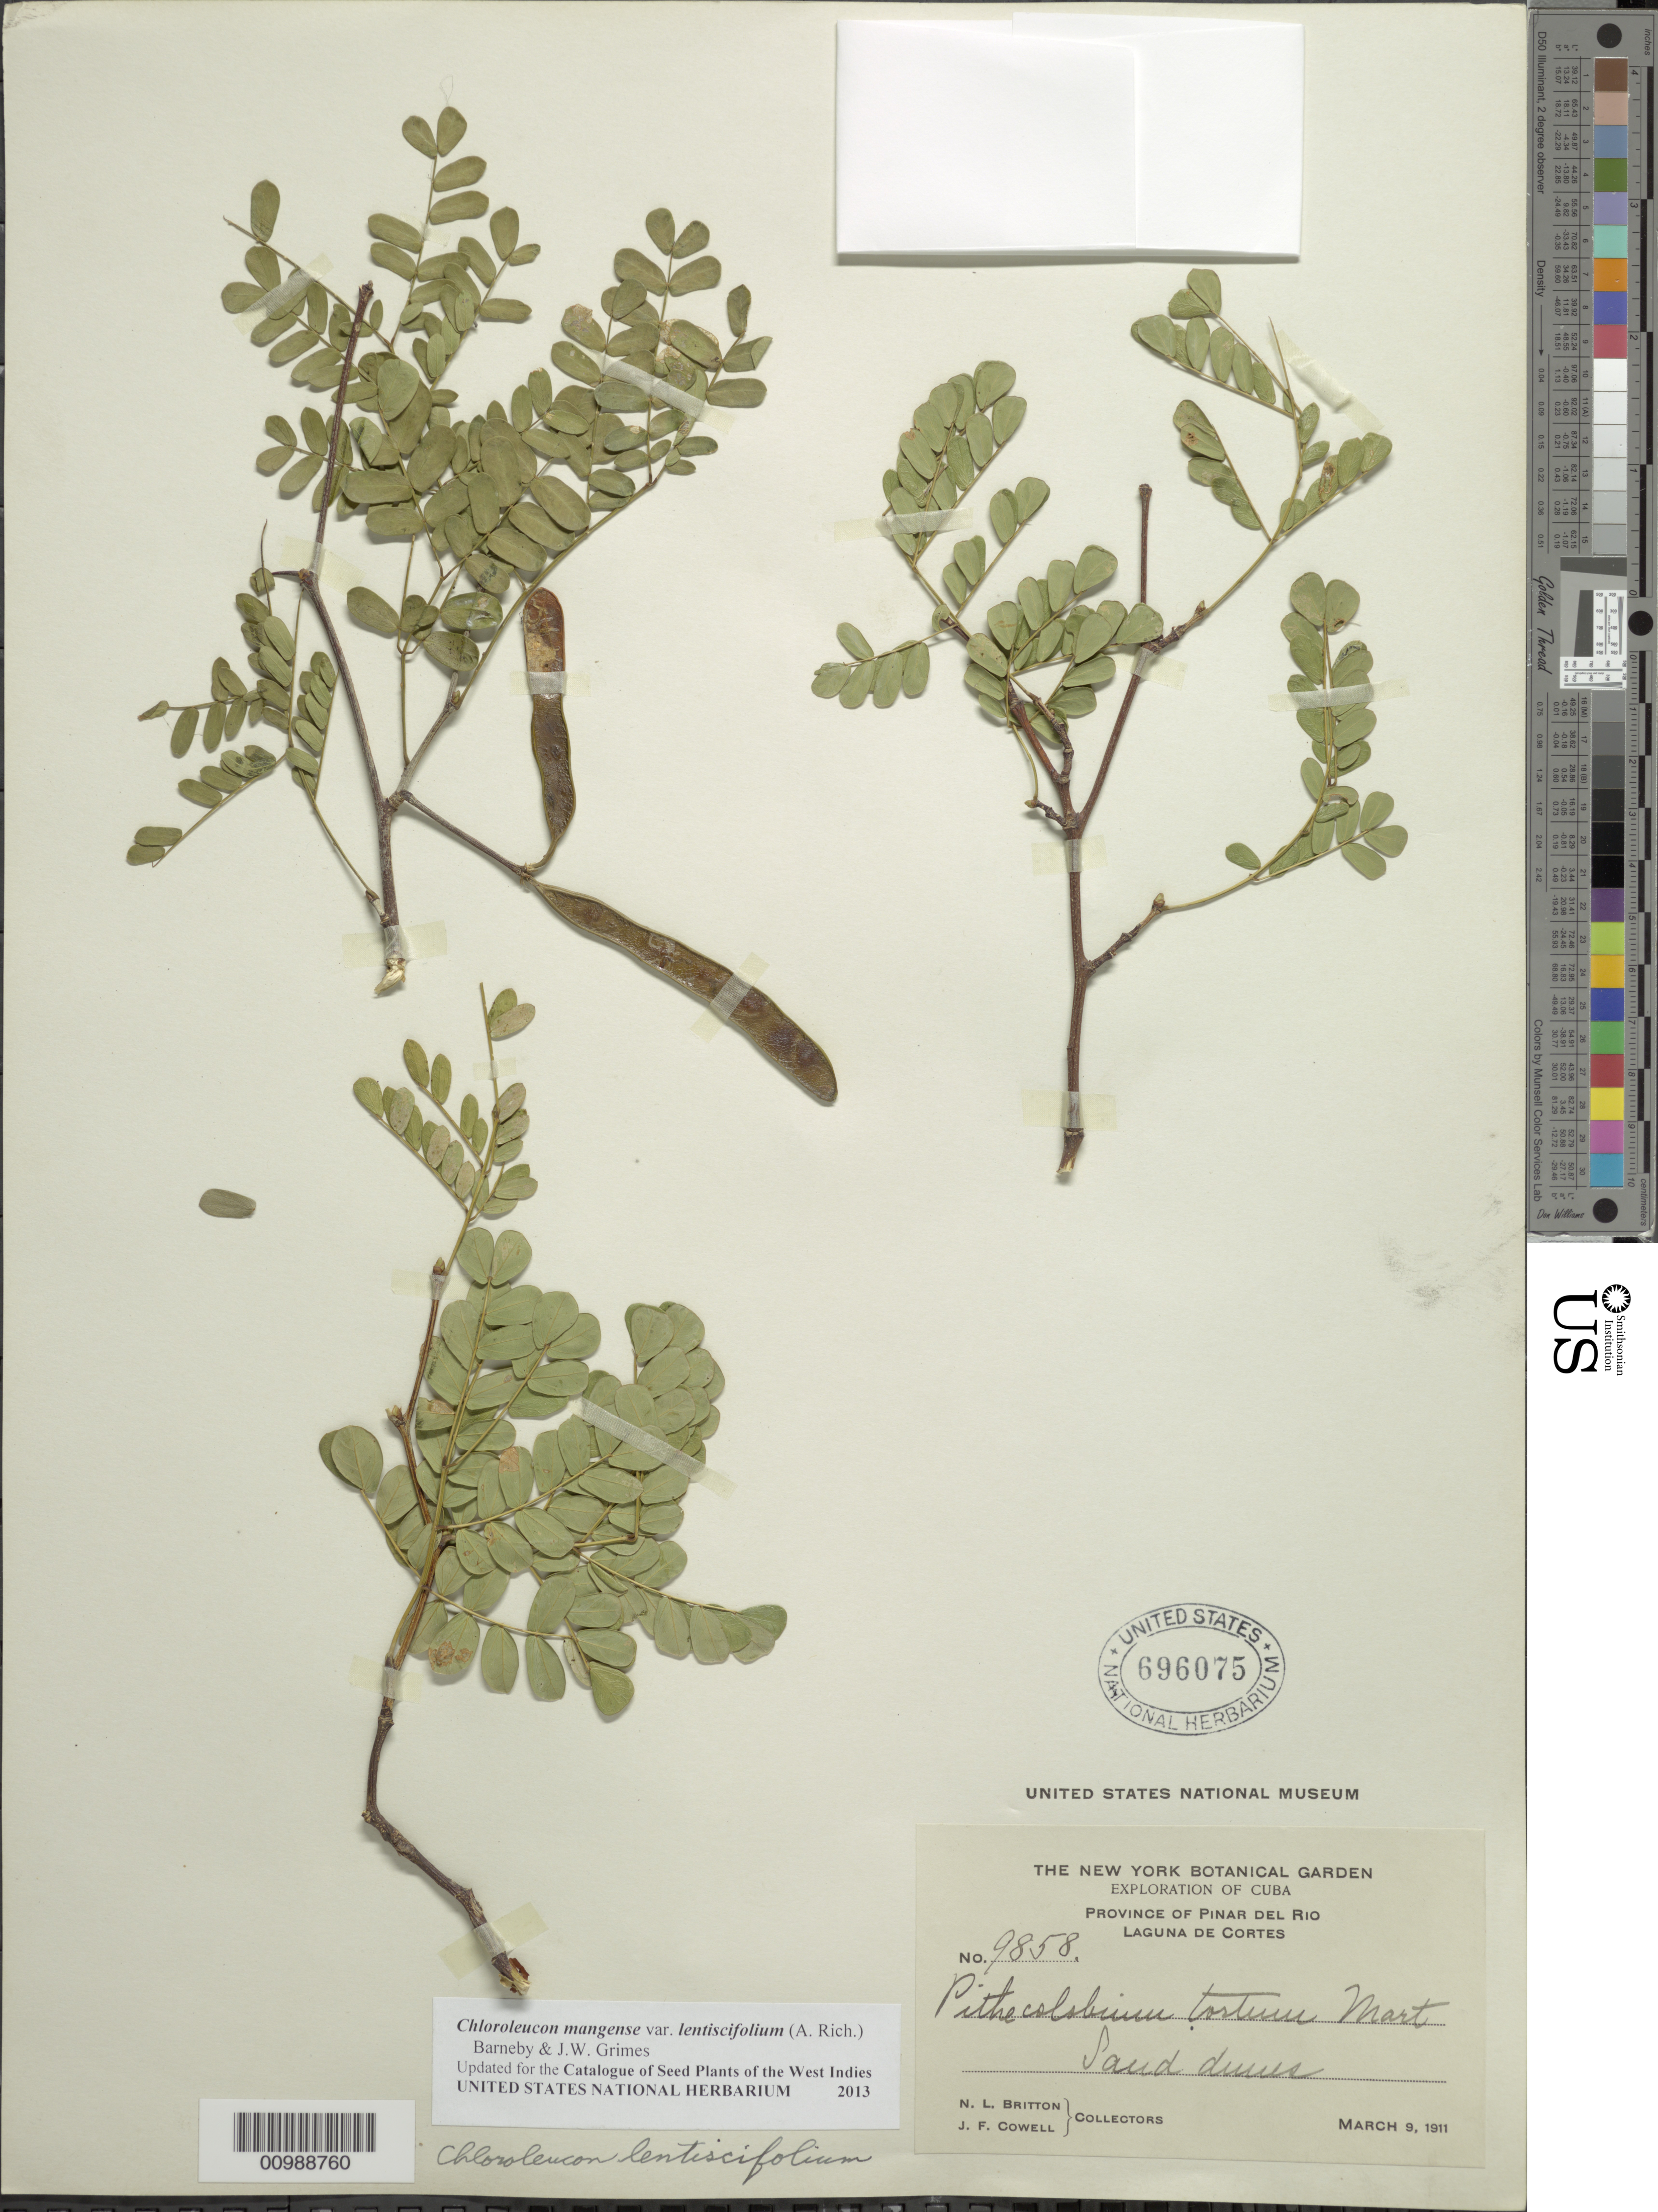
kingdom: Plantae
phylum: Tracheophyta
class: Magnoliopsida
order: Fabales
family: Fabaceae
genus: Chloroleucon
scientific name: Chloroleucon mangense var. lentiscifolium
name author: (A. Rich.) Barneby & J.W. Grimes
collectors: E. G. Britton & J. F. Cowell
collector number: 9858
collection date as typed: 09 Mar 1911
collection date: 1911-03-09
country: Cuba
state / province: Pinar del Rio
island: Cuba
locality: Laguna de Cortes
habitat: Sand dunes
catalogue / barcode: US 696075